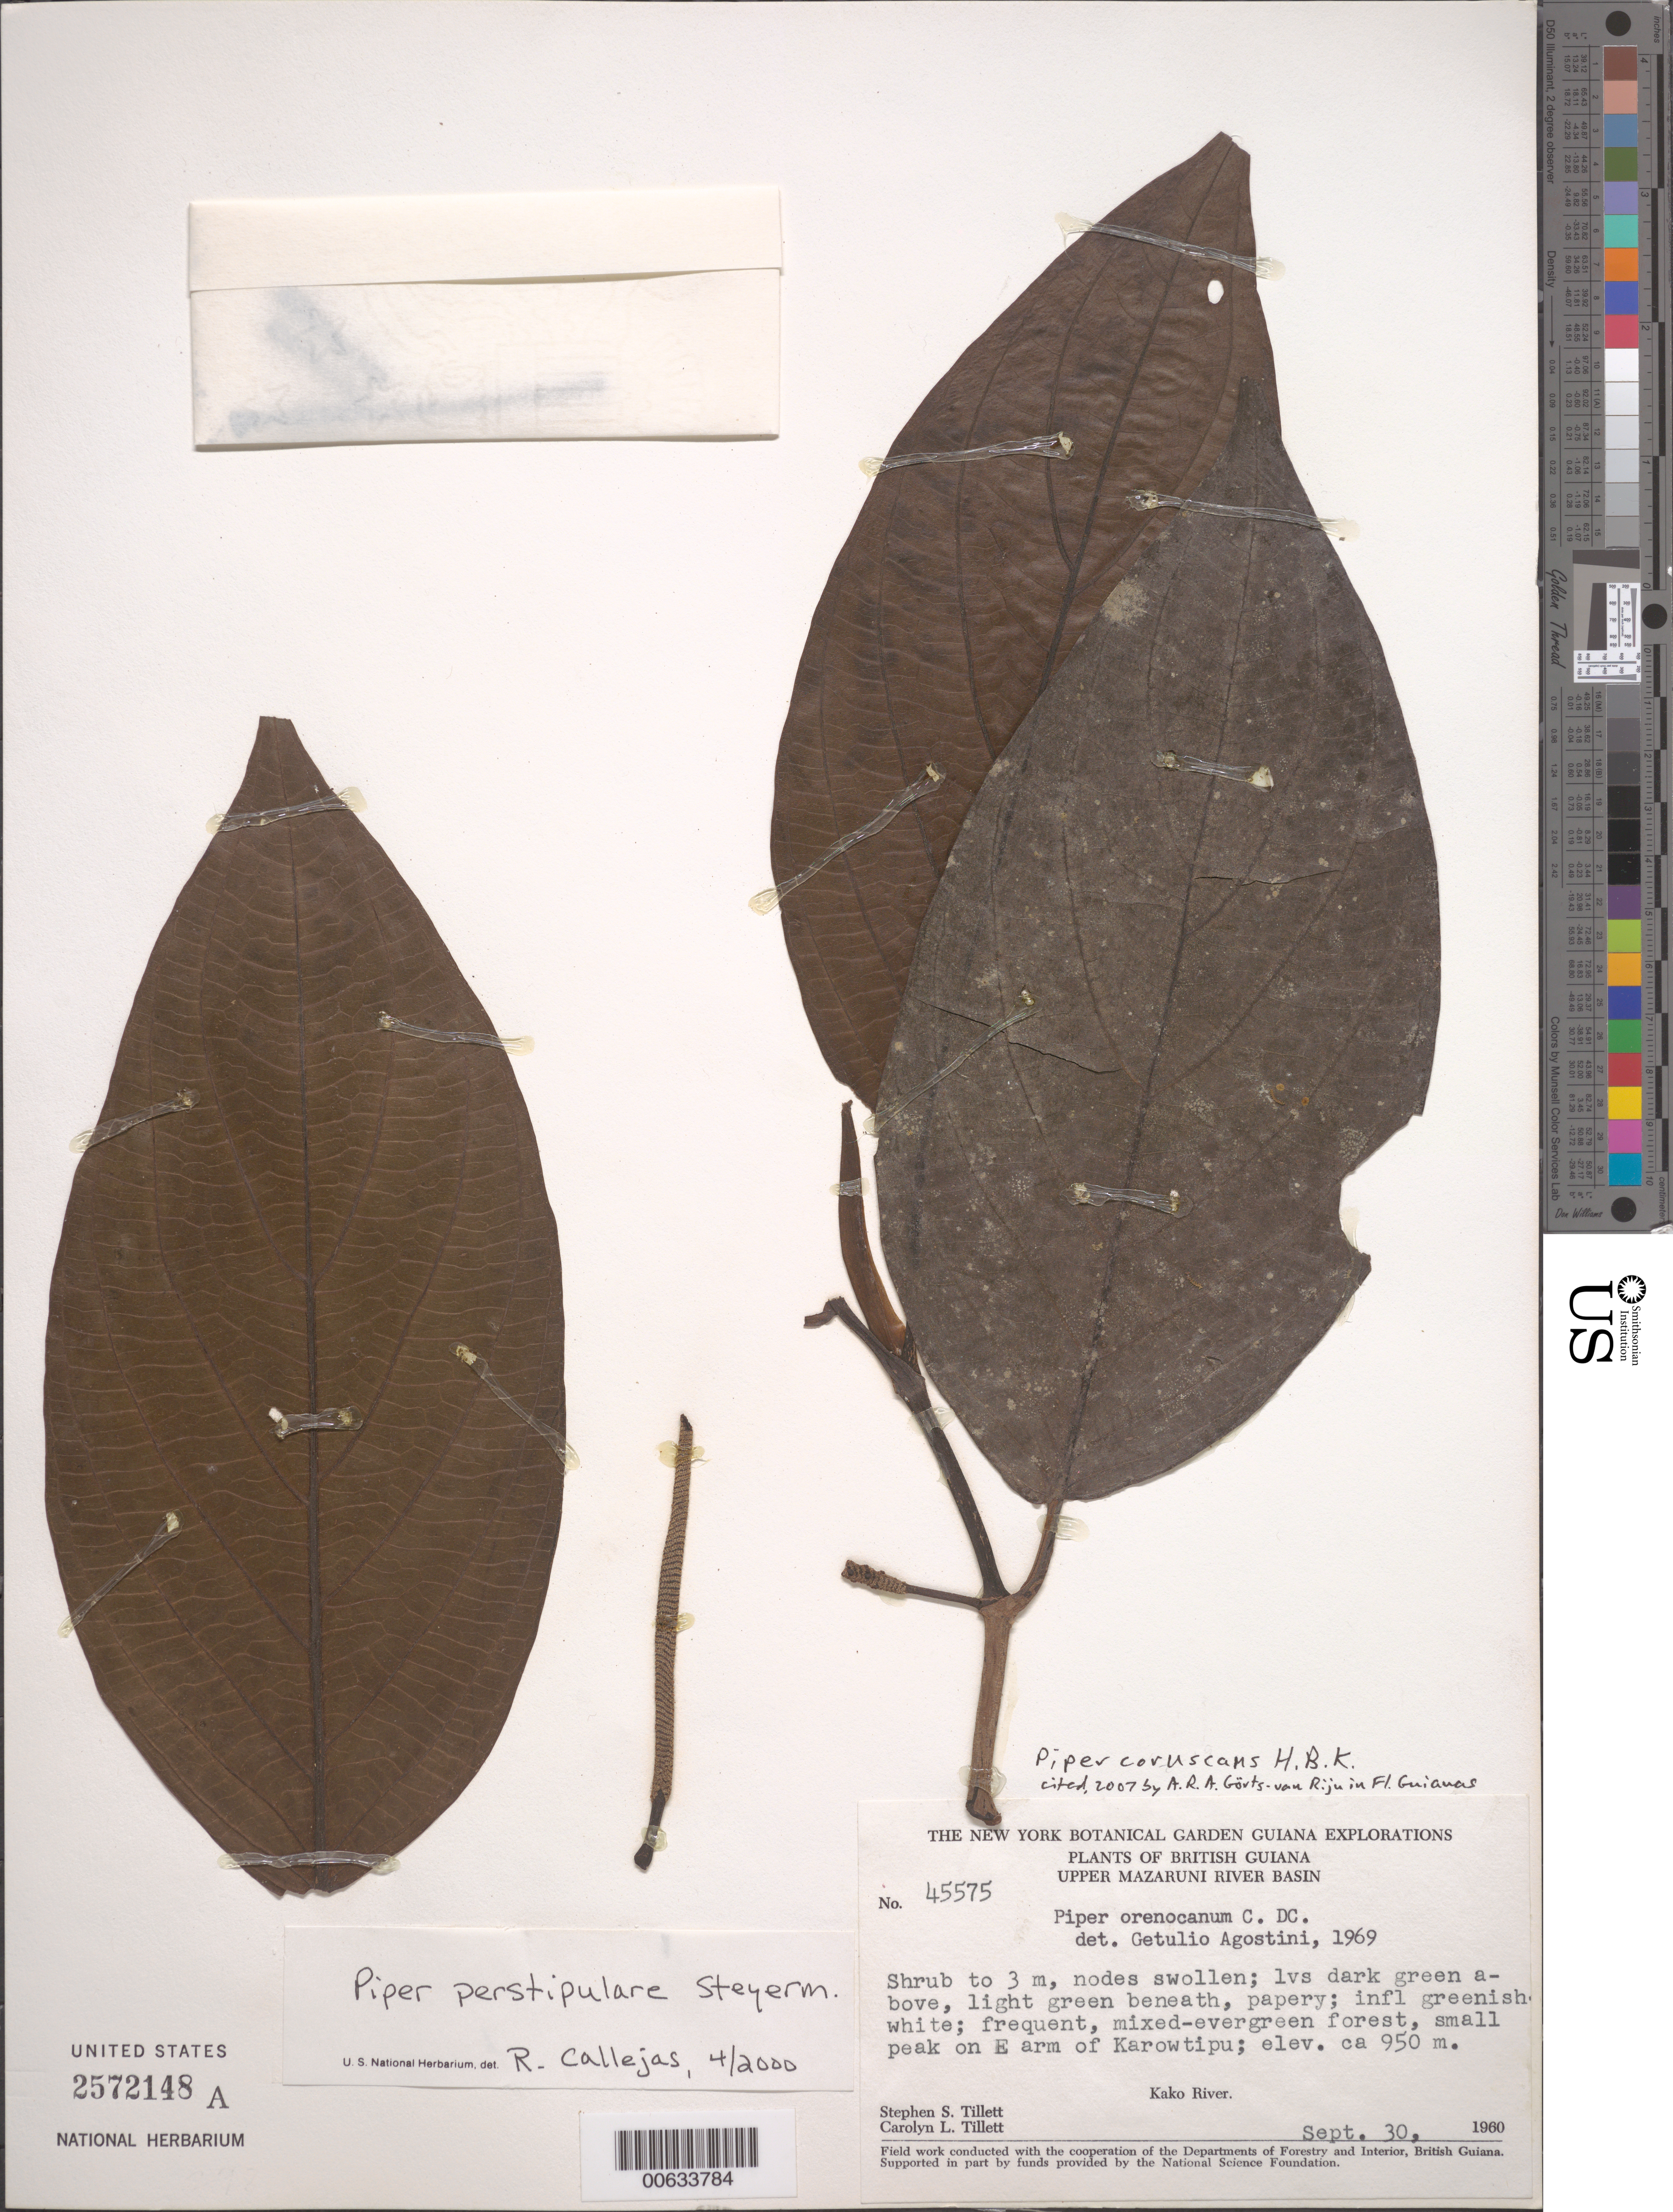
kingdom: Plantae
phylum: Tracheophyta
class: Magnoliopsida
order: Piperales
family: Piperaceae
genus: Piper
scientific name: Piper perstipulare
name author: Steyerm.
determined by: Callejas, Ricardo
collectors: S. S. Tillett, C. L. Tillett & R. Boyan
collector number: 45575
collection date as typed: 30-Sep-60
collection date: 1960-09-30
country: Guyana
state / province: Cuyuni-Mazaruni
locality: Karowtipu, E end of, Kako R., upper Mazaruni River Basin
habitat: Mixed evergreen forest on E. arm of Karowtipu (ca. elevation in meters)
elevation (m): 945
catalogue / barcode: US 2572148A